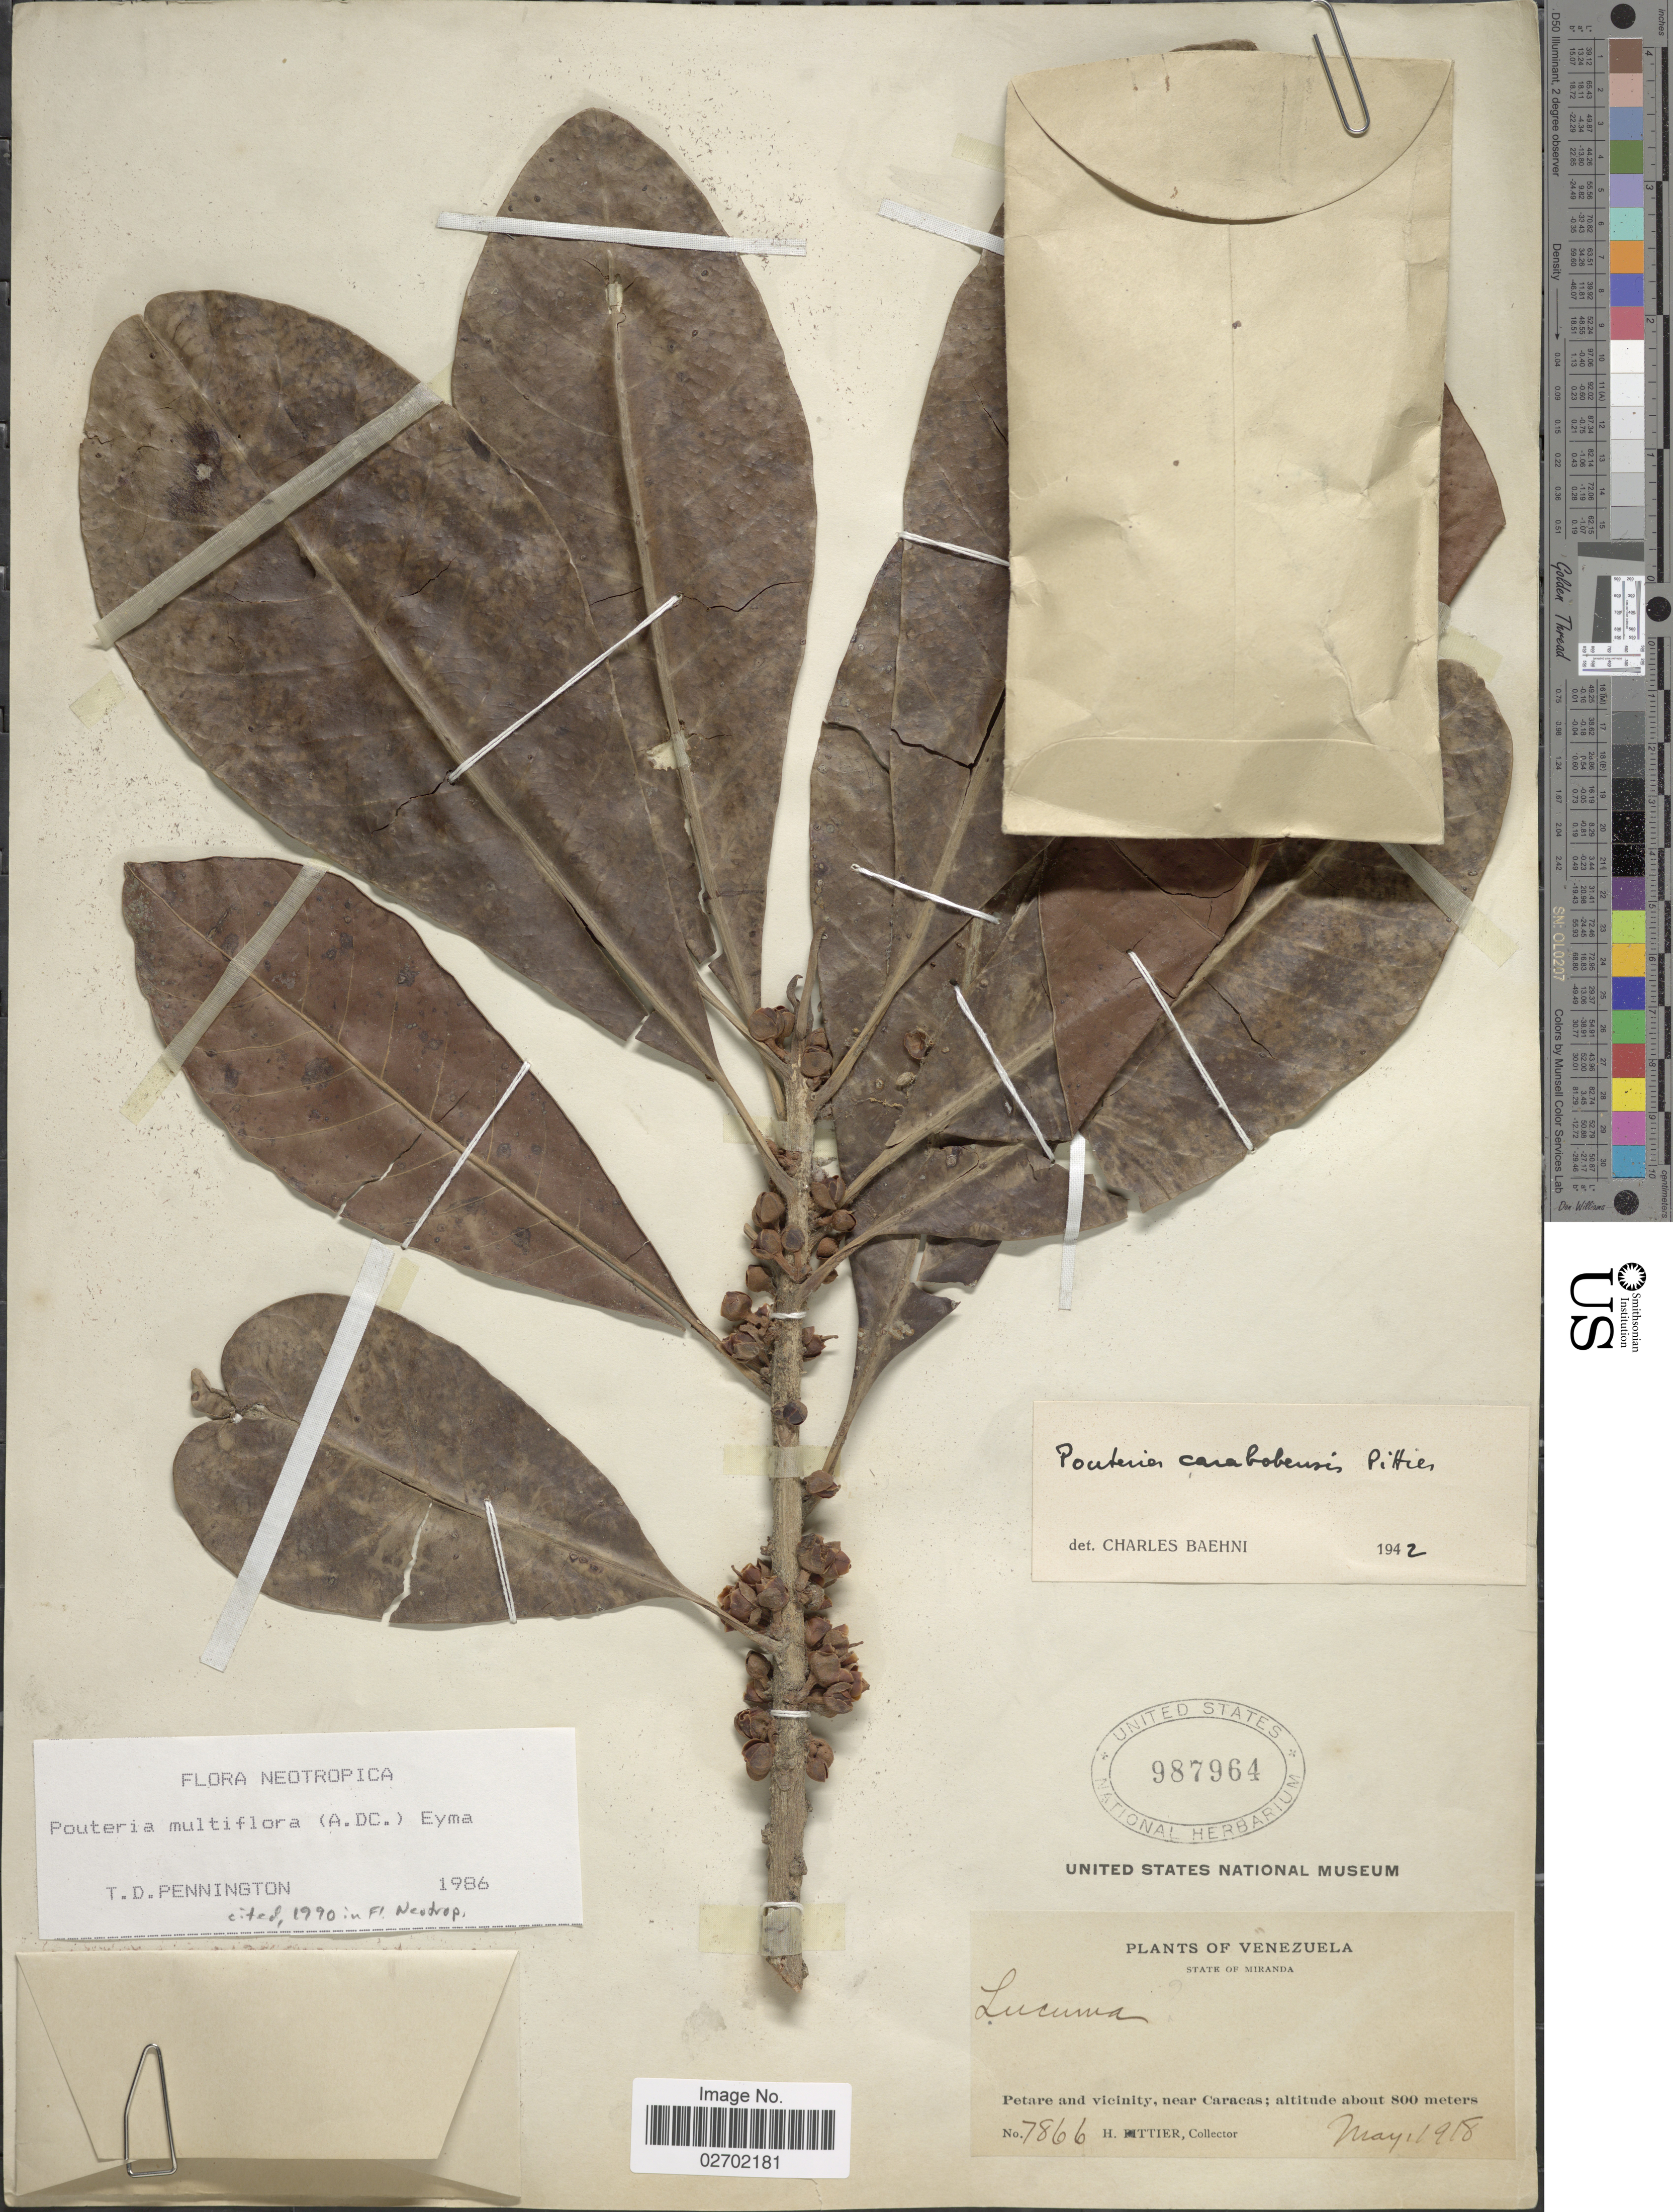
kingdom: Plantae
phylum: Tracheophyta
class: Magnoliopsida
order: Ericales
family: Sapotaceae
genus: Pouteria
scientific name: Pouteria multiflora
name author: (A. DC.) Eyma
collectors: H. F. Pittier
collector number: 7866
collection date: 1918-05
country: Venezuela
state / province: Miranda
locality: Petare and vicinity, near Caracas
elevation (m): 800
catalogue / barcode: US 987964